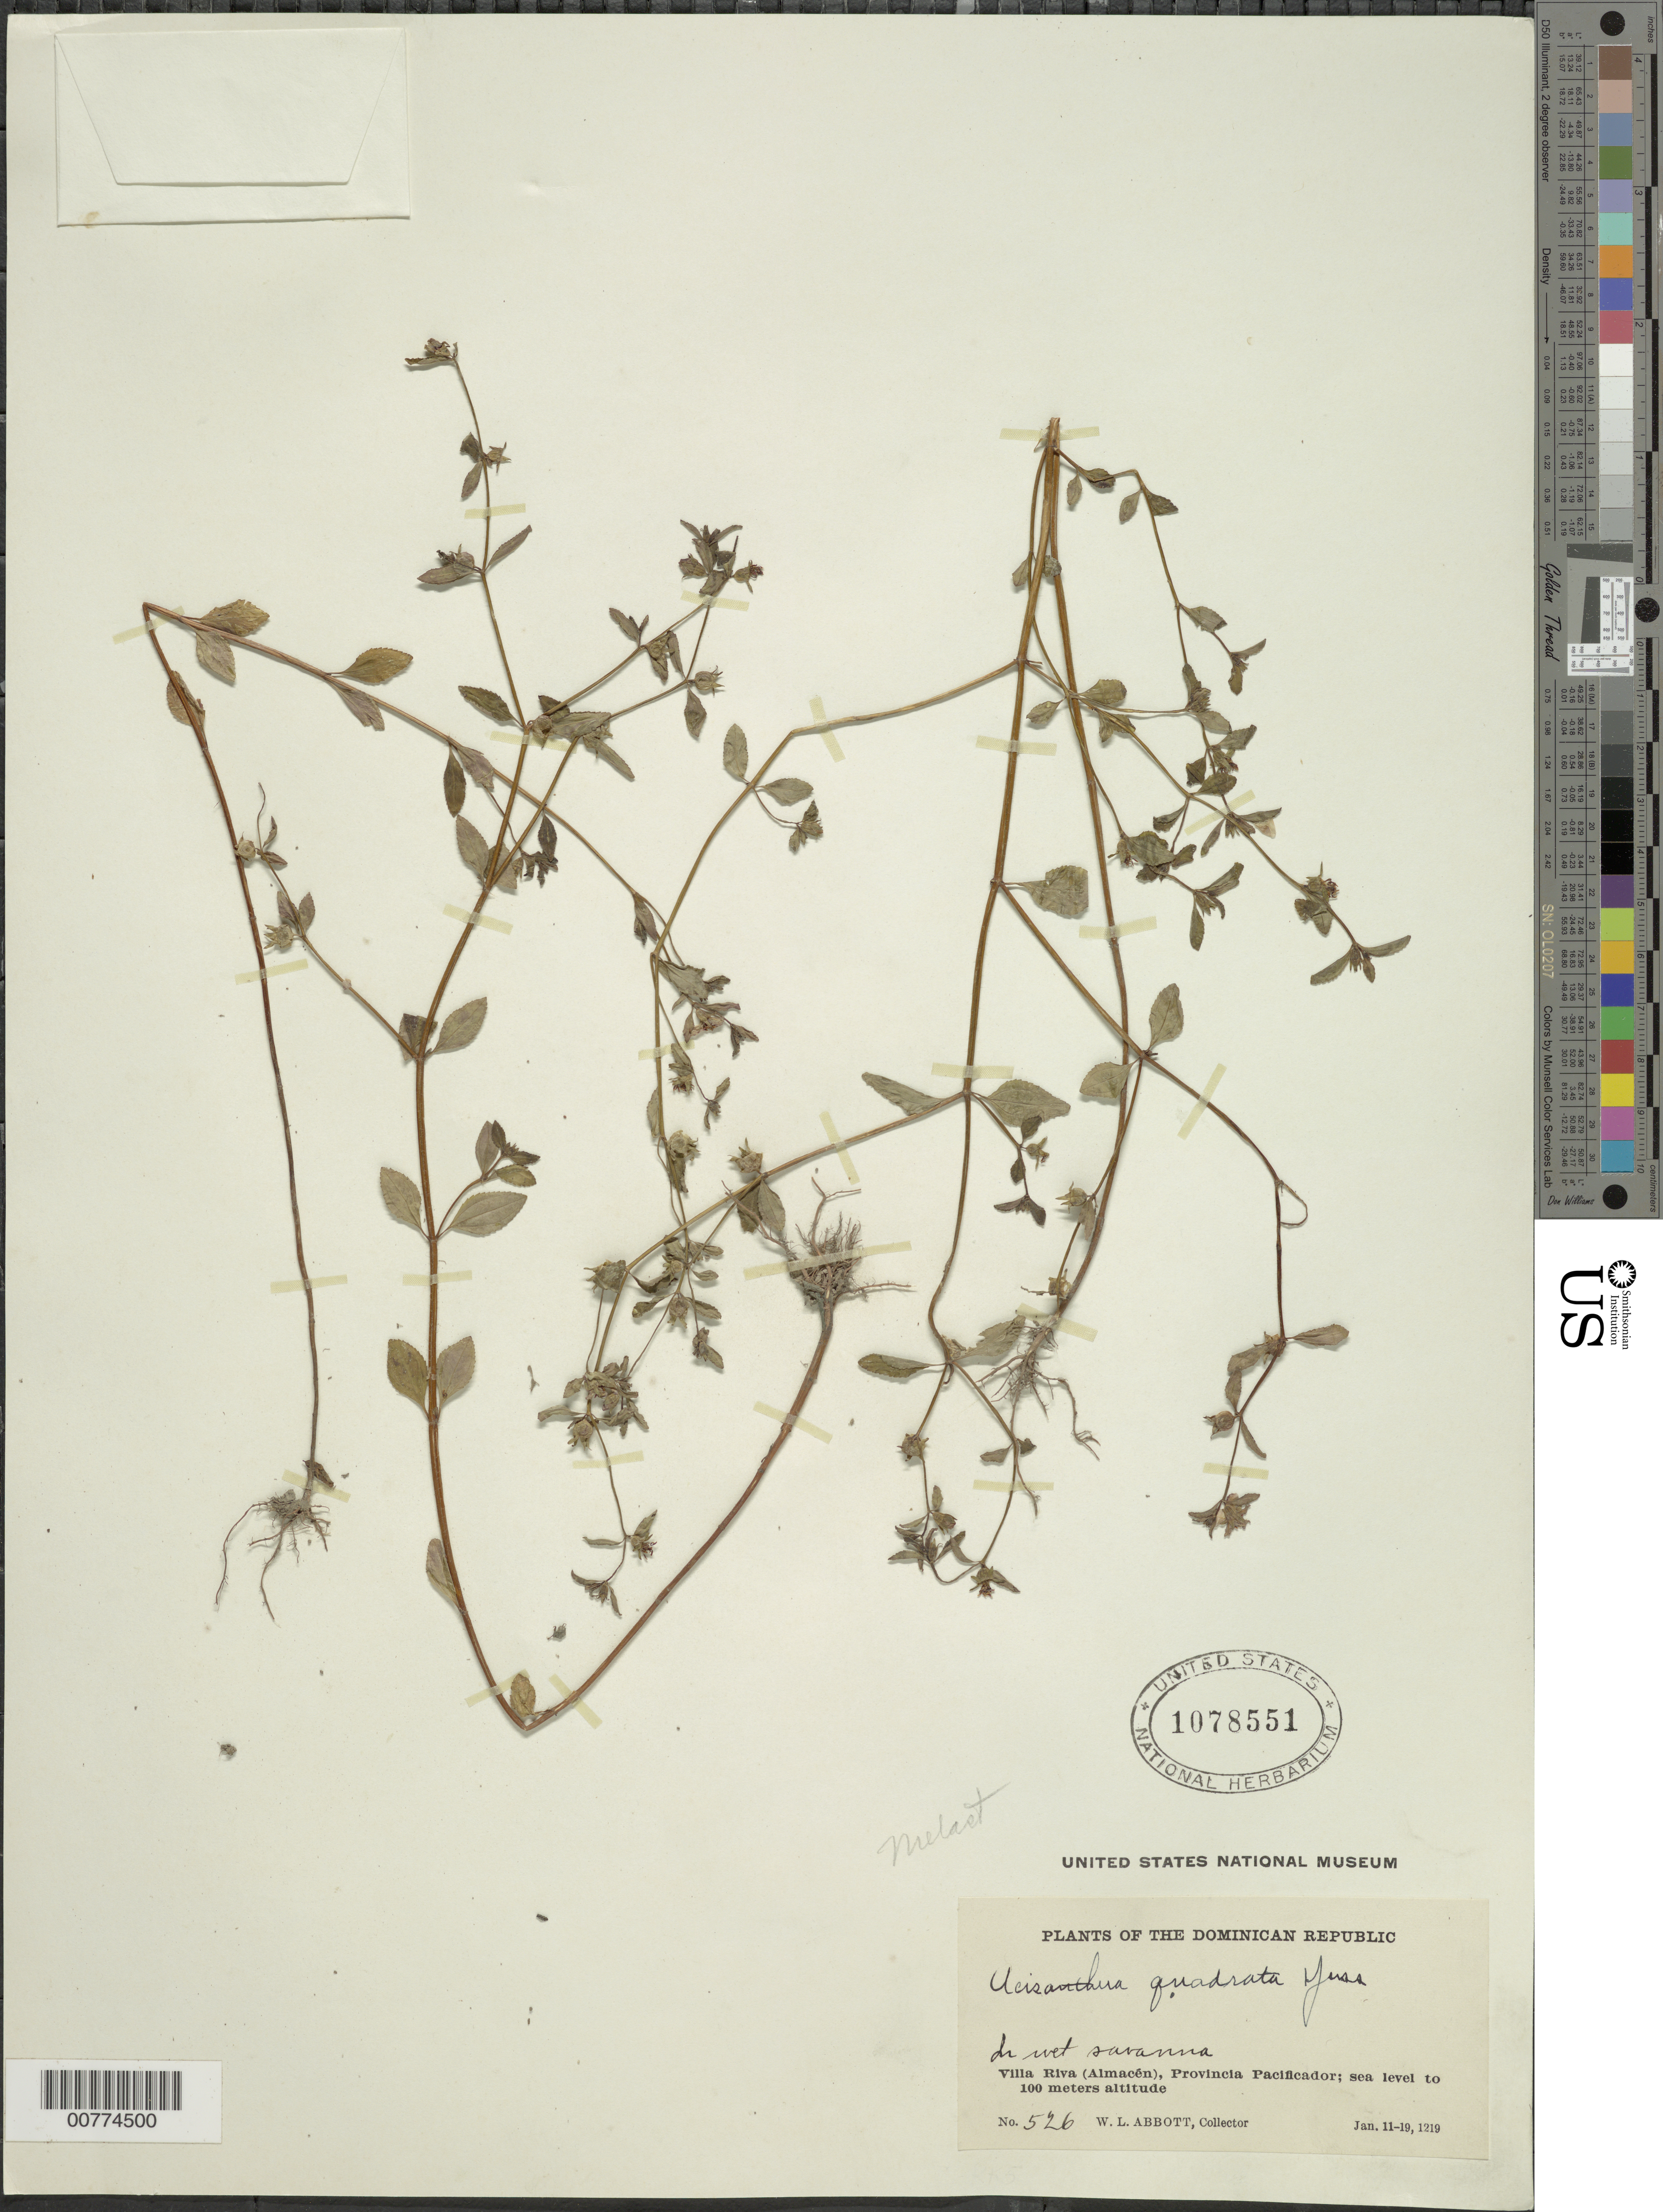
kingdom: Plantae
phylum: Tracheophyta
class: Magnoliopsida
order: Myrtales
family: Melastomataceae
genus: Acisanthera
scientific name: Acisanthera erecta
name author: Gleason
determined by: Nunes da Silva, Diego, (RB), Jardim Botanico do Rio de Janeiro - Herbario (BRAZIL)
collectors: W. L. Abbott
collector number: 526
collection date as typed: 11 Jan 1910 to 19 Jan 1921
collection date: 1910-01-11/1921-01-19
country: Dominican Republic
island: Hispaniola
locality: Province of Pacificador, Villa Riva (Almacén).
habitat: In wet savanna.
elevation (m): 0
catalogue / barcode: US 1078551